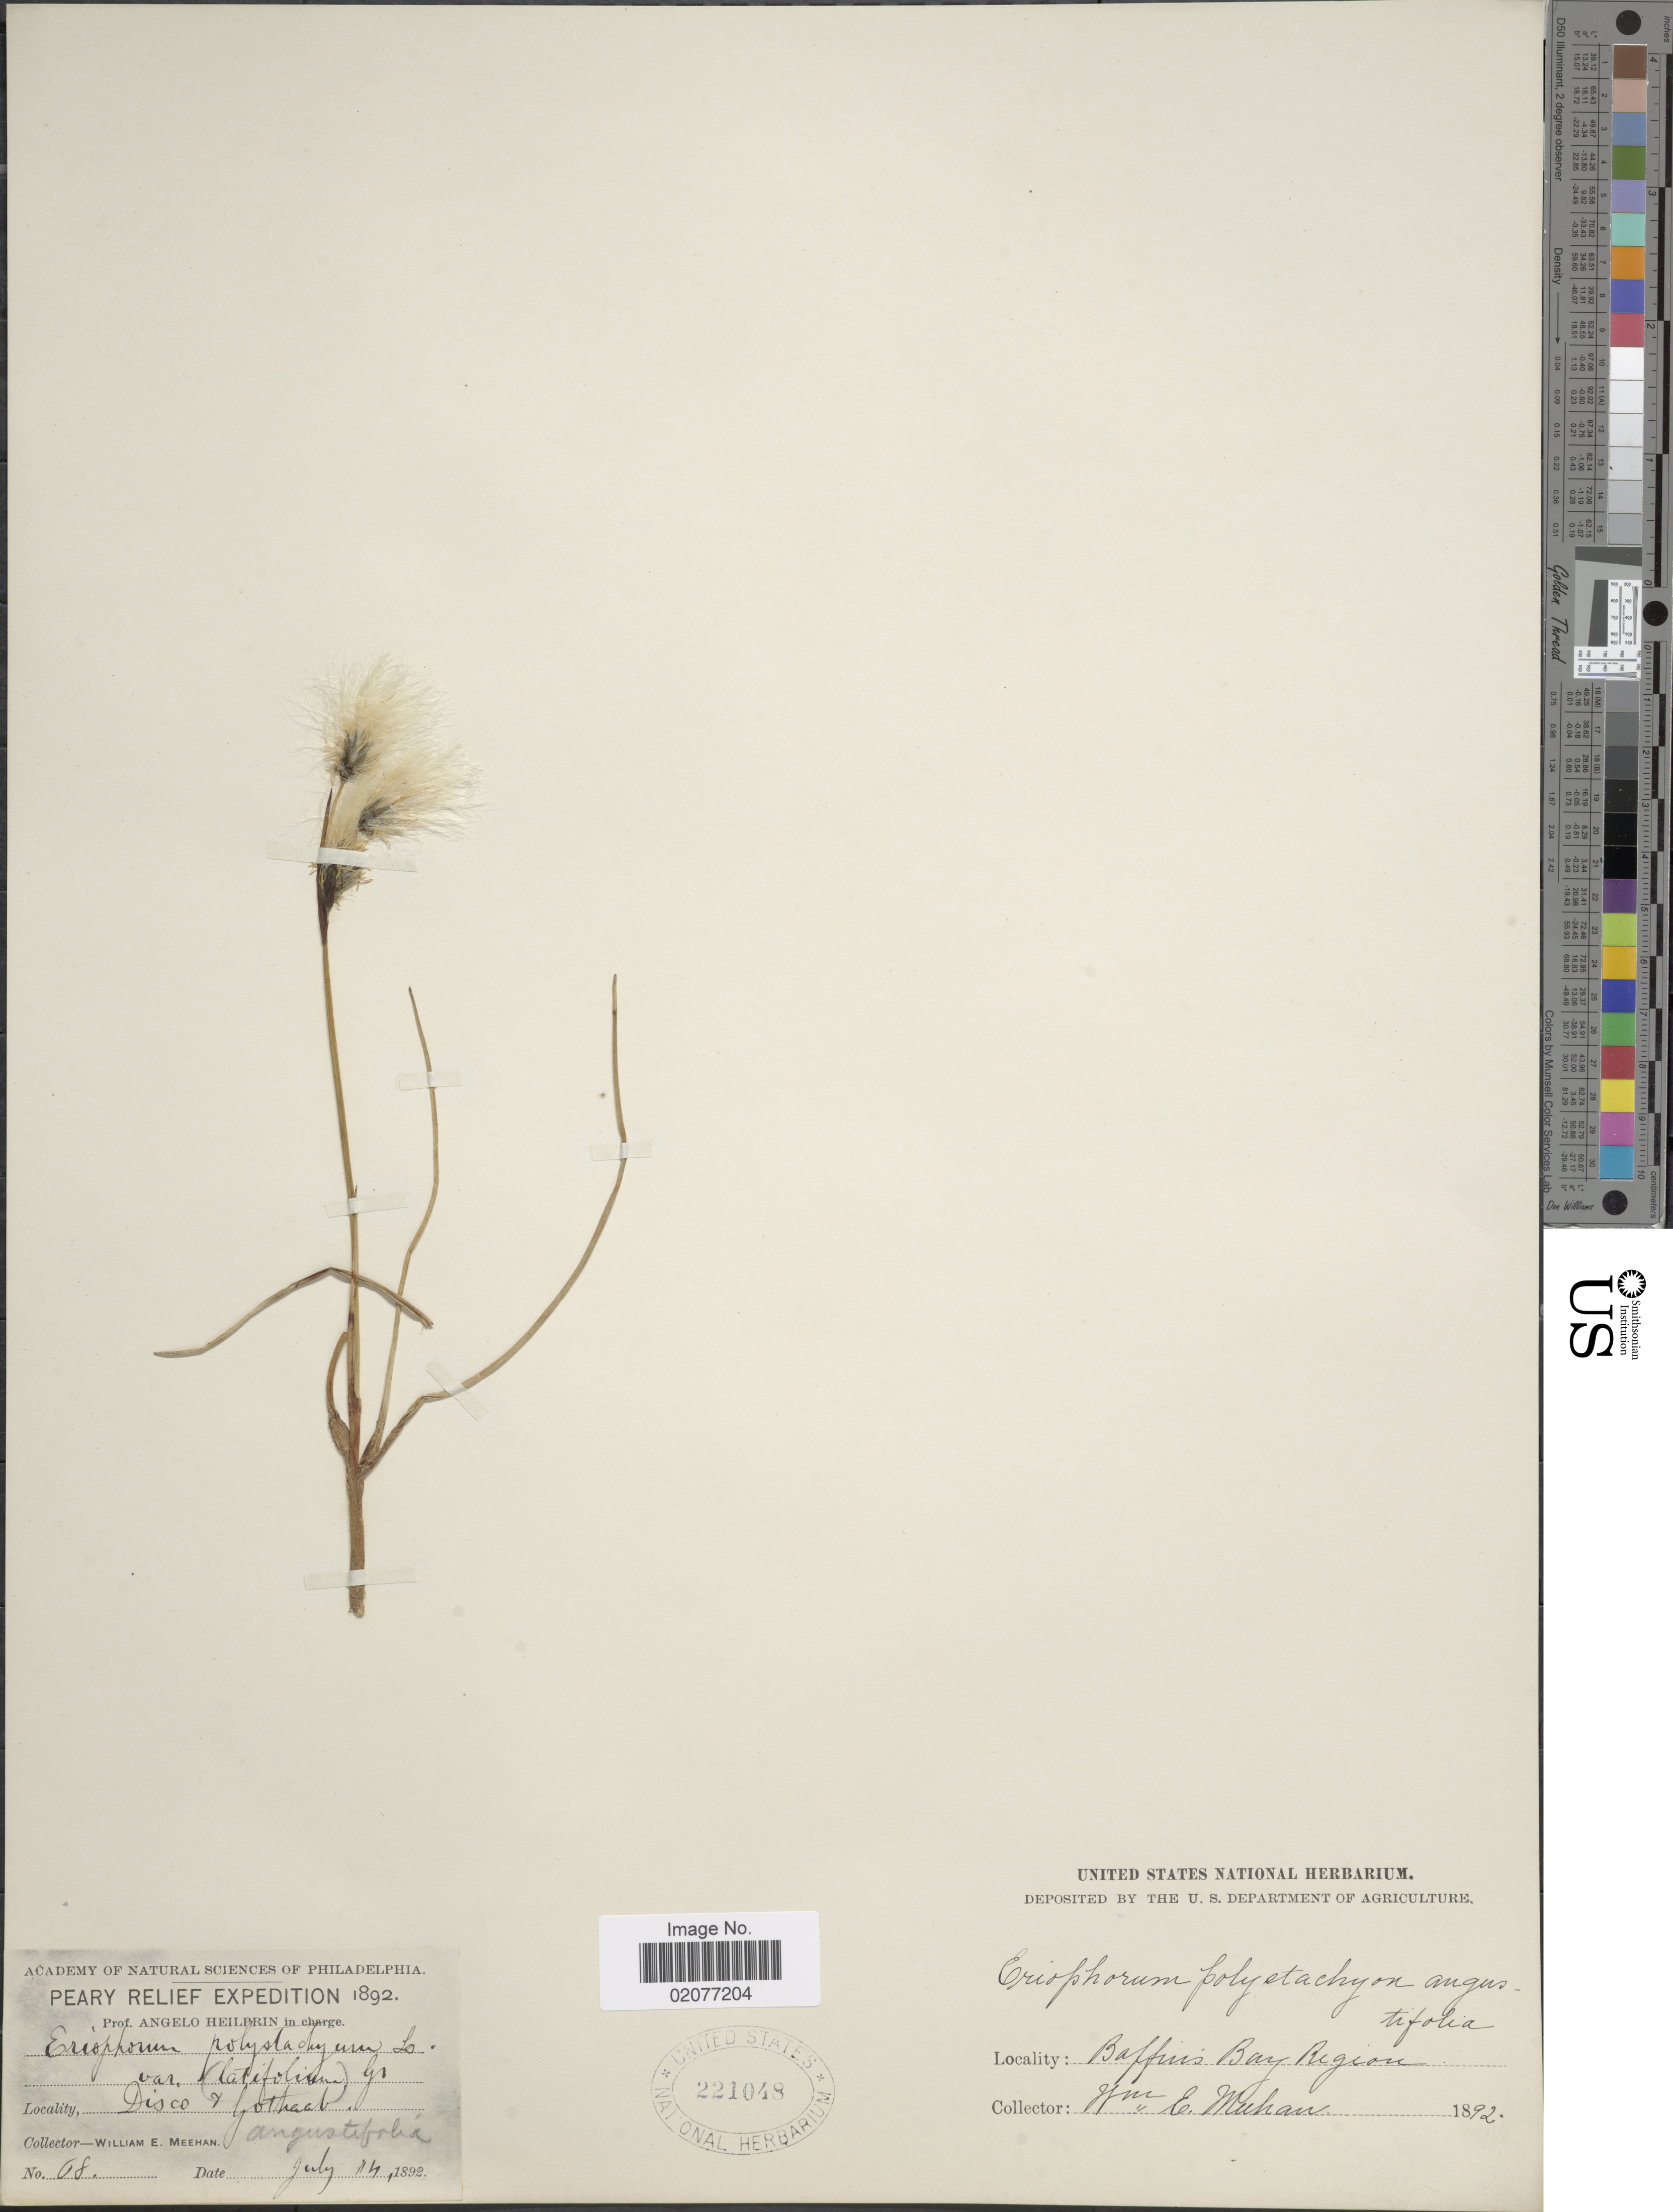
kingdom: Plantae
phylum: Tracheophyta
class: Liliopsida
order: Poales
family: Cyperaceae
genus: Eriophorum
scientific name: Eriophorum angustifolium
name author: Honck.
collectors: W. Meehan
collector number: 68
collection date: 1892-07-14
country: Greenland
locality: Baffin's Bay Region. Disco & Gothaab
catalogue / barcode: US 221048